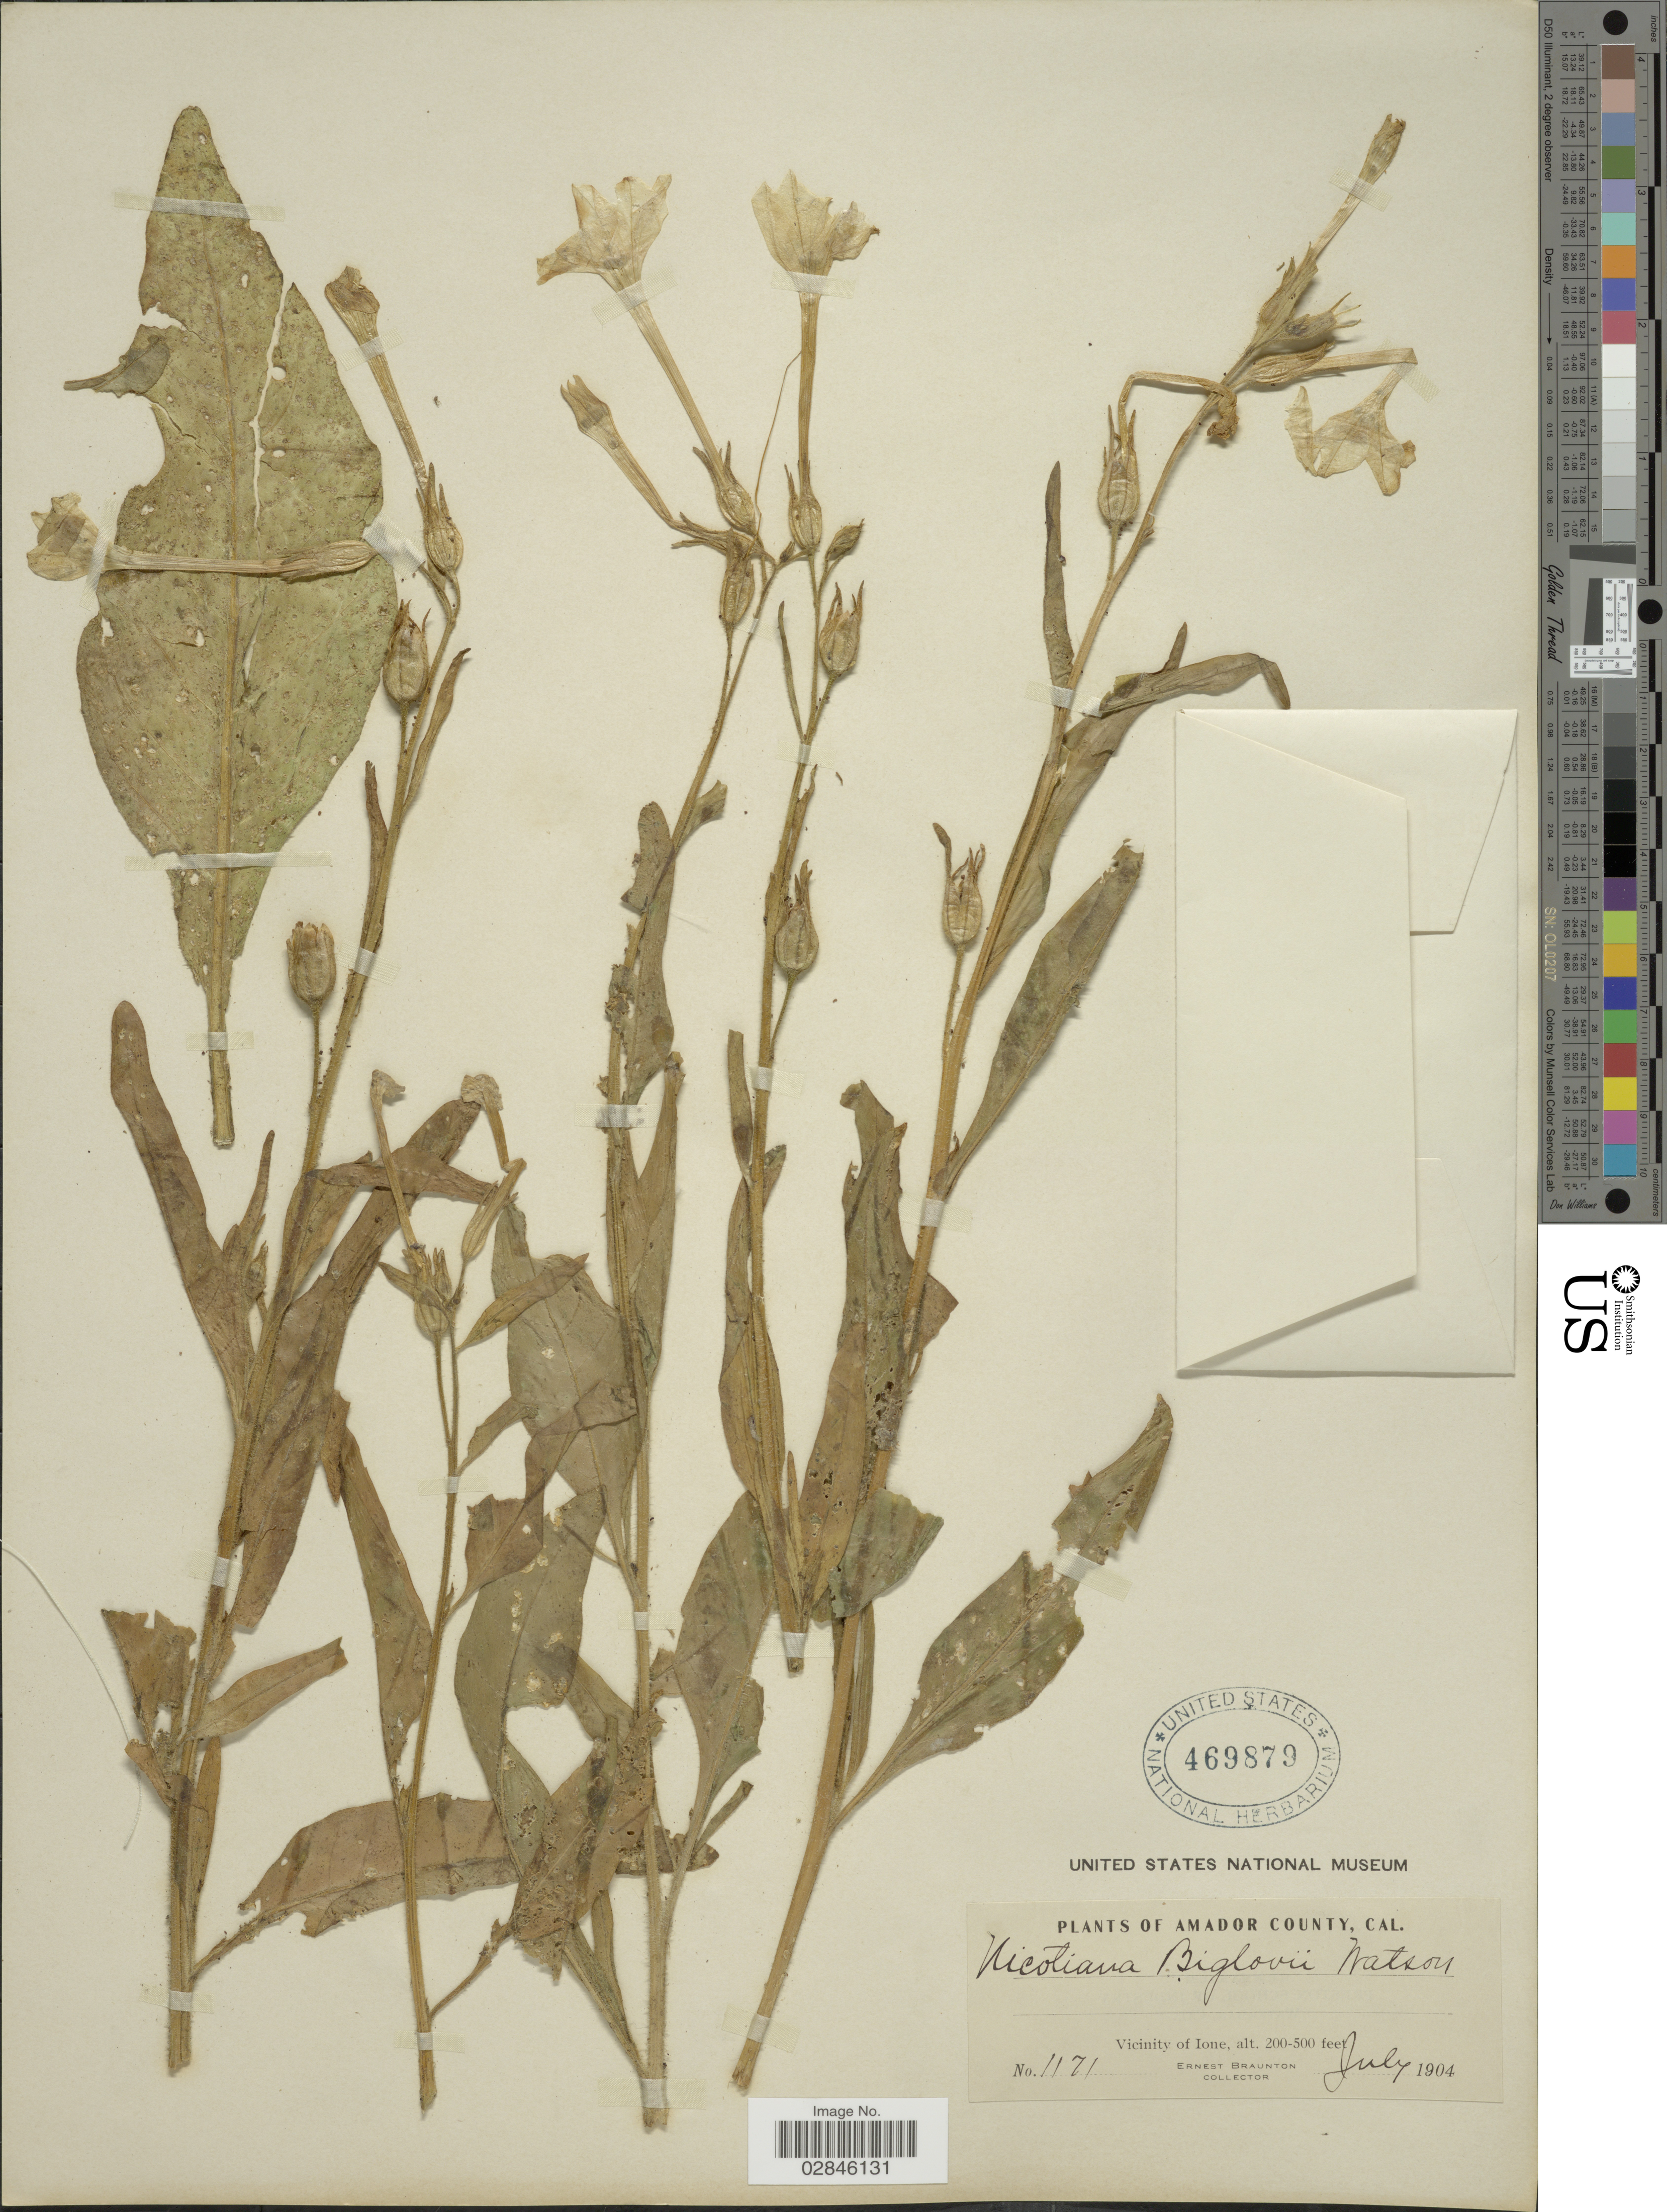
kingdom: Plantae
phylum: Tracheophyta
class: Magnoliopsida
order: Solanales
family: Solanaceae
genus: Nicotiana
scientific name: Nicotiana bigelovii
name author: S. Watson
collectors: E. Braunton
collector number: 1171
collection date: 1904-07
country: United States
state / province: California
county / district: Amador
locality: Amador County, Cal. Vicinity of Ione.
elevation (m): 61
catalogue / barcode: US 469879